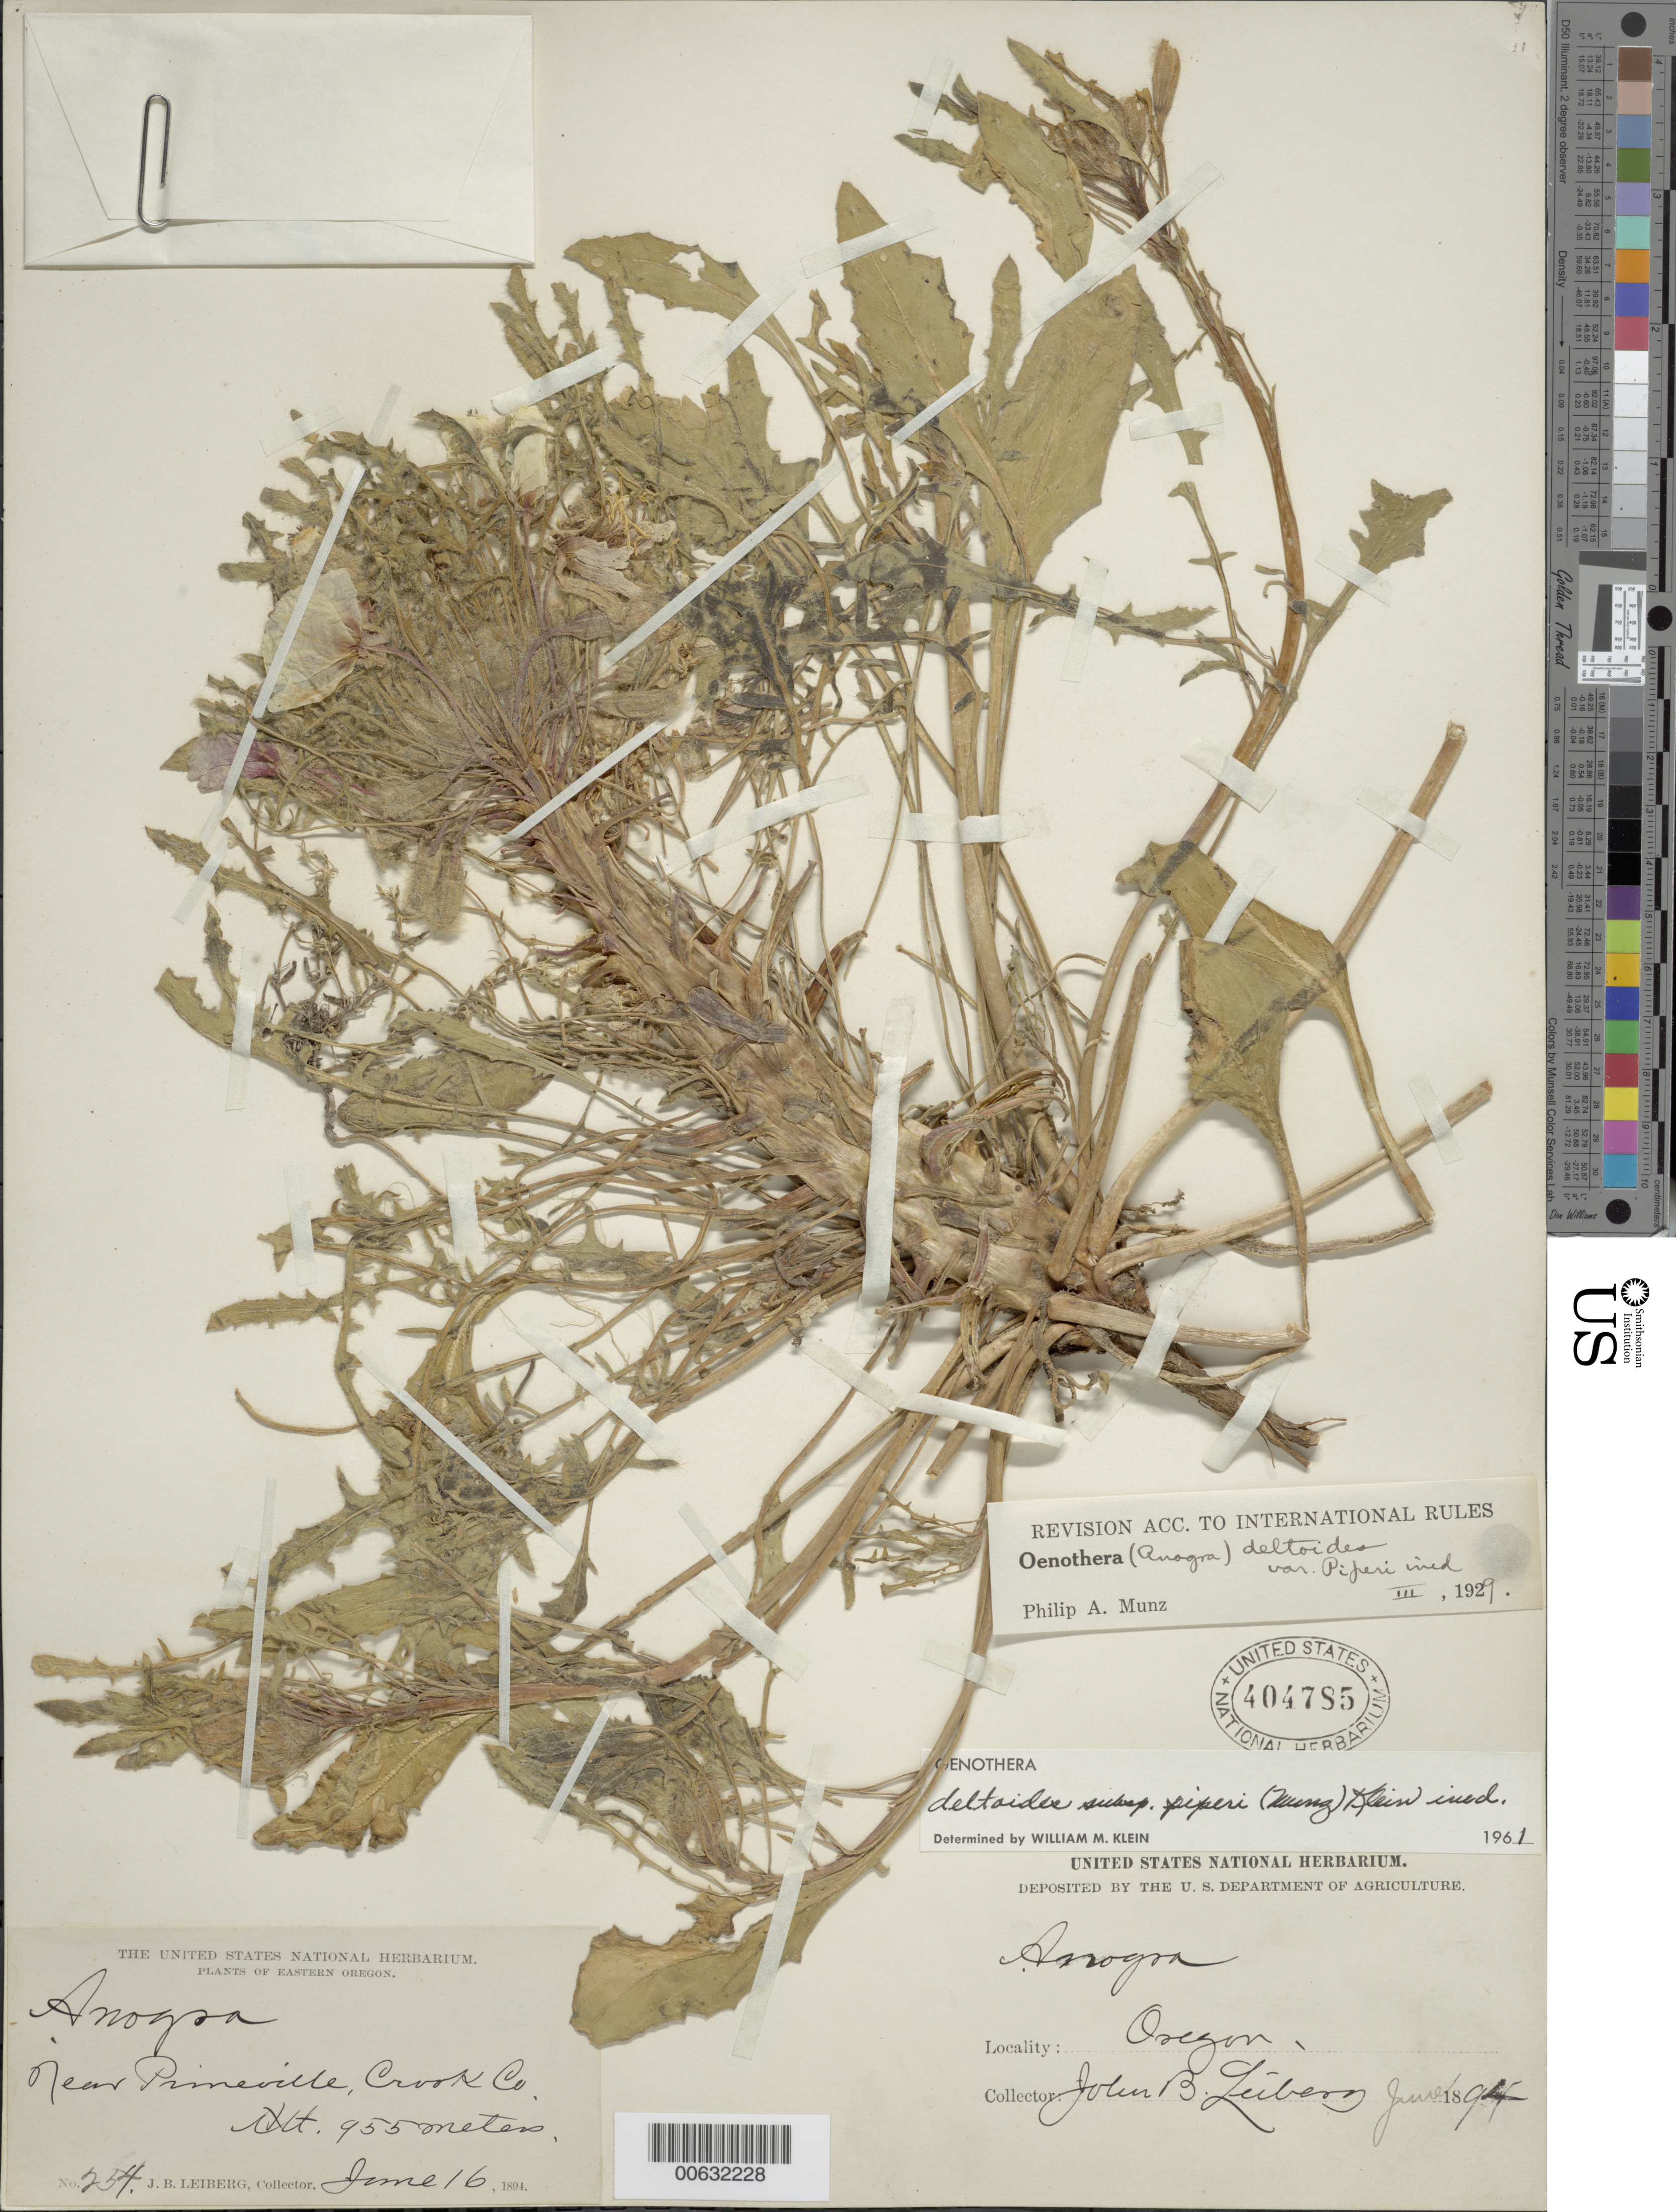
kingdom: Plantae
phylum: Tracheophyta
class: Magnoliopsida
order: Myrtales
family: Onagraceae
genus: Oenothera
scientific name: Oenothera deltoides subsp. piperi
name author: (Munz) W.M. Klein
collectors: J. Leiberg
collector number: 254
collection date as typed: Jun 1894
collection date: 1894-06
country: United States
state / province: Oregon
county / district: Crook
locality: Near Prineville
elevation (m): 955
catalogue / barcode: US 404785